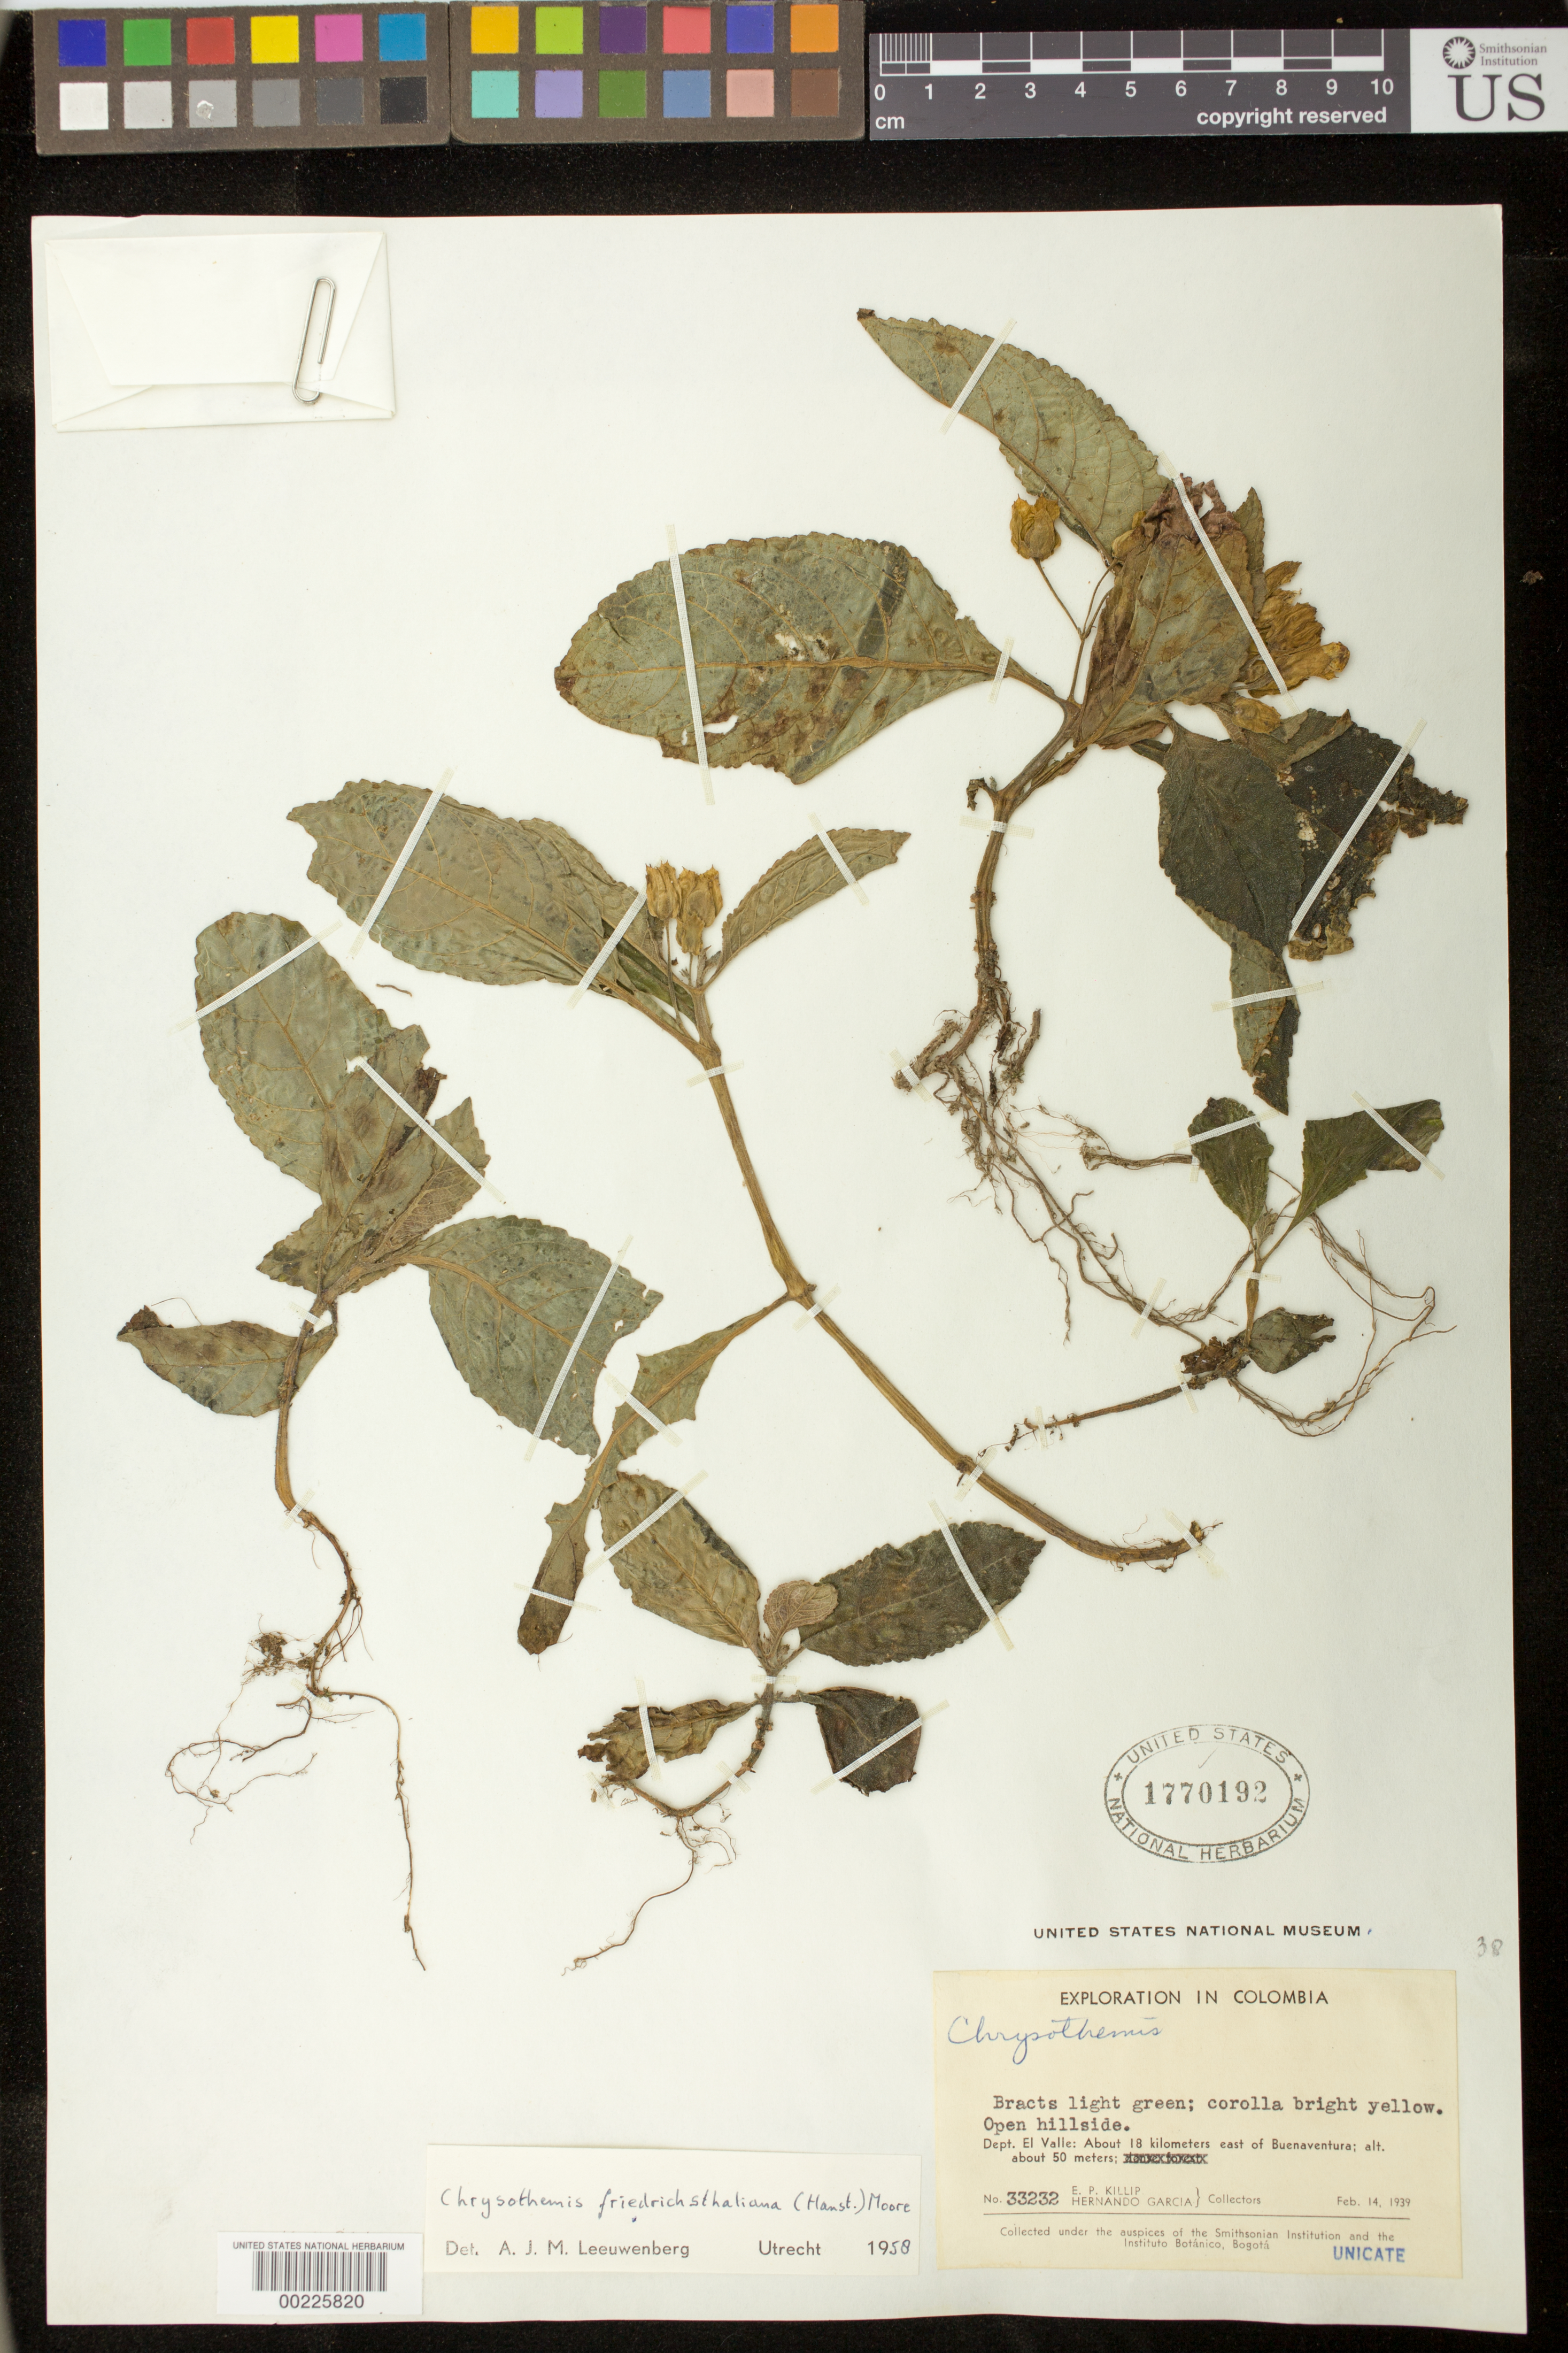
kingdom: Plantae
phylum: Tracheophyta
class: Magnoliopsida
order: Lamiales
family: Gesneriaceae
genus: Chrysothemis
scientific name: Chrysothemis friedrichsthaliana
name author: (Hanst.) H.E. Moore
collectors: E. P. Killip & H. Garcia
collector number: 33232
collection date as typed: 14 Feb 1939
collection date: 1939-02-14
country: Colombia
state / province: Valle del Cauca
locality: About 18 km E of Buenaventura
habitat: Open hillside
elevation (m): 50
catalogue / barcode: US 1770192